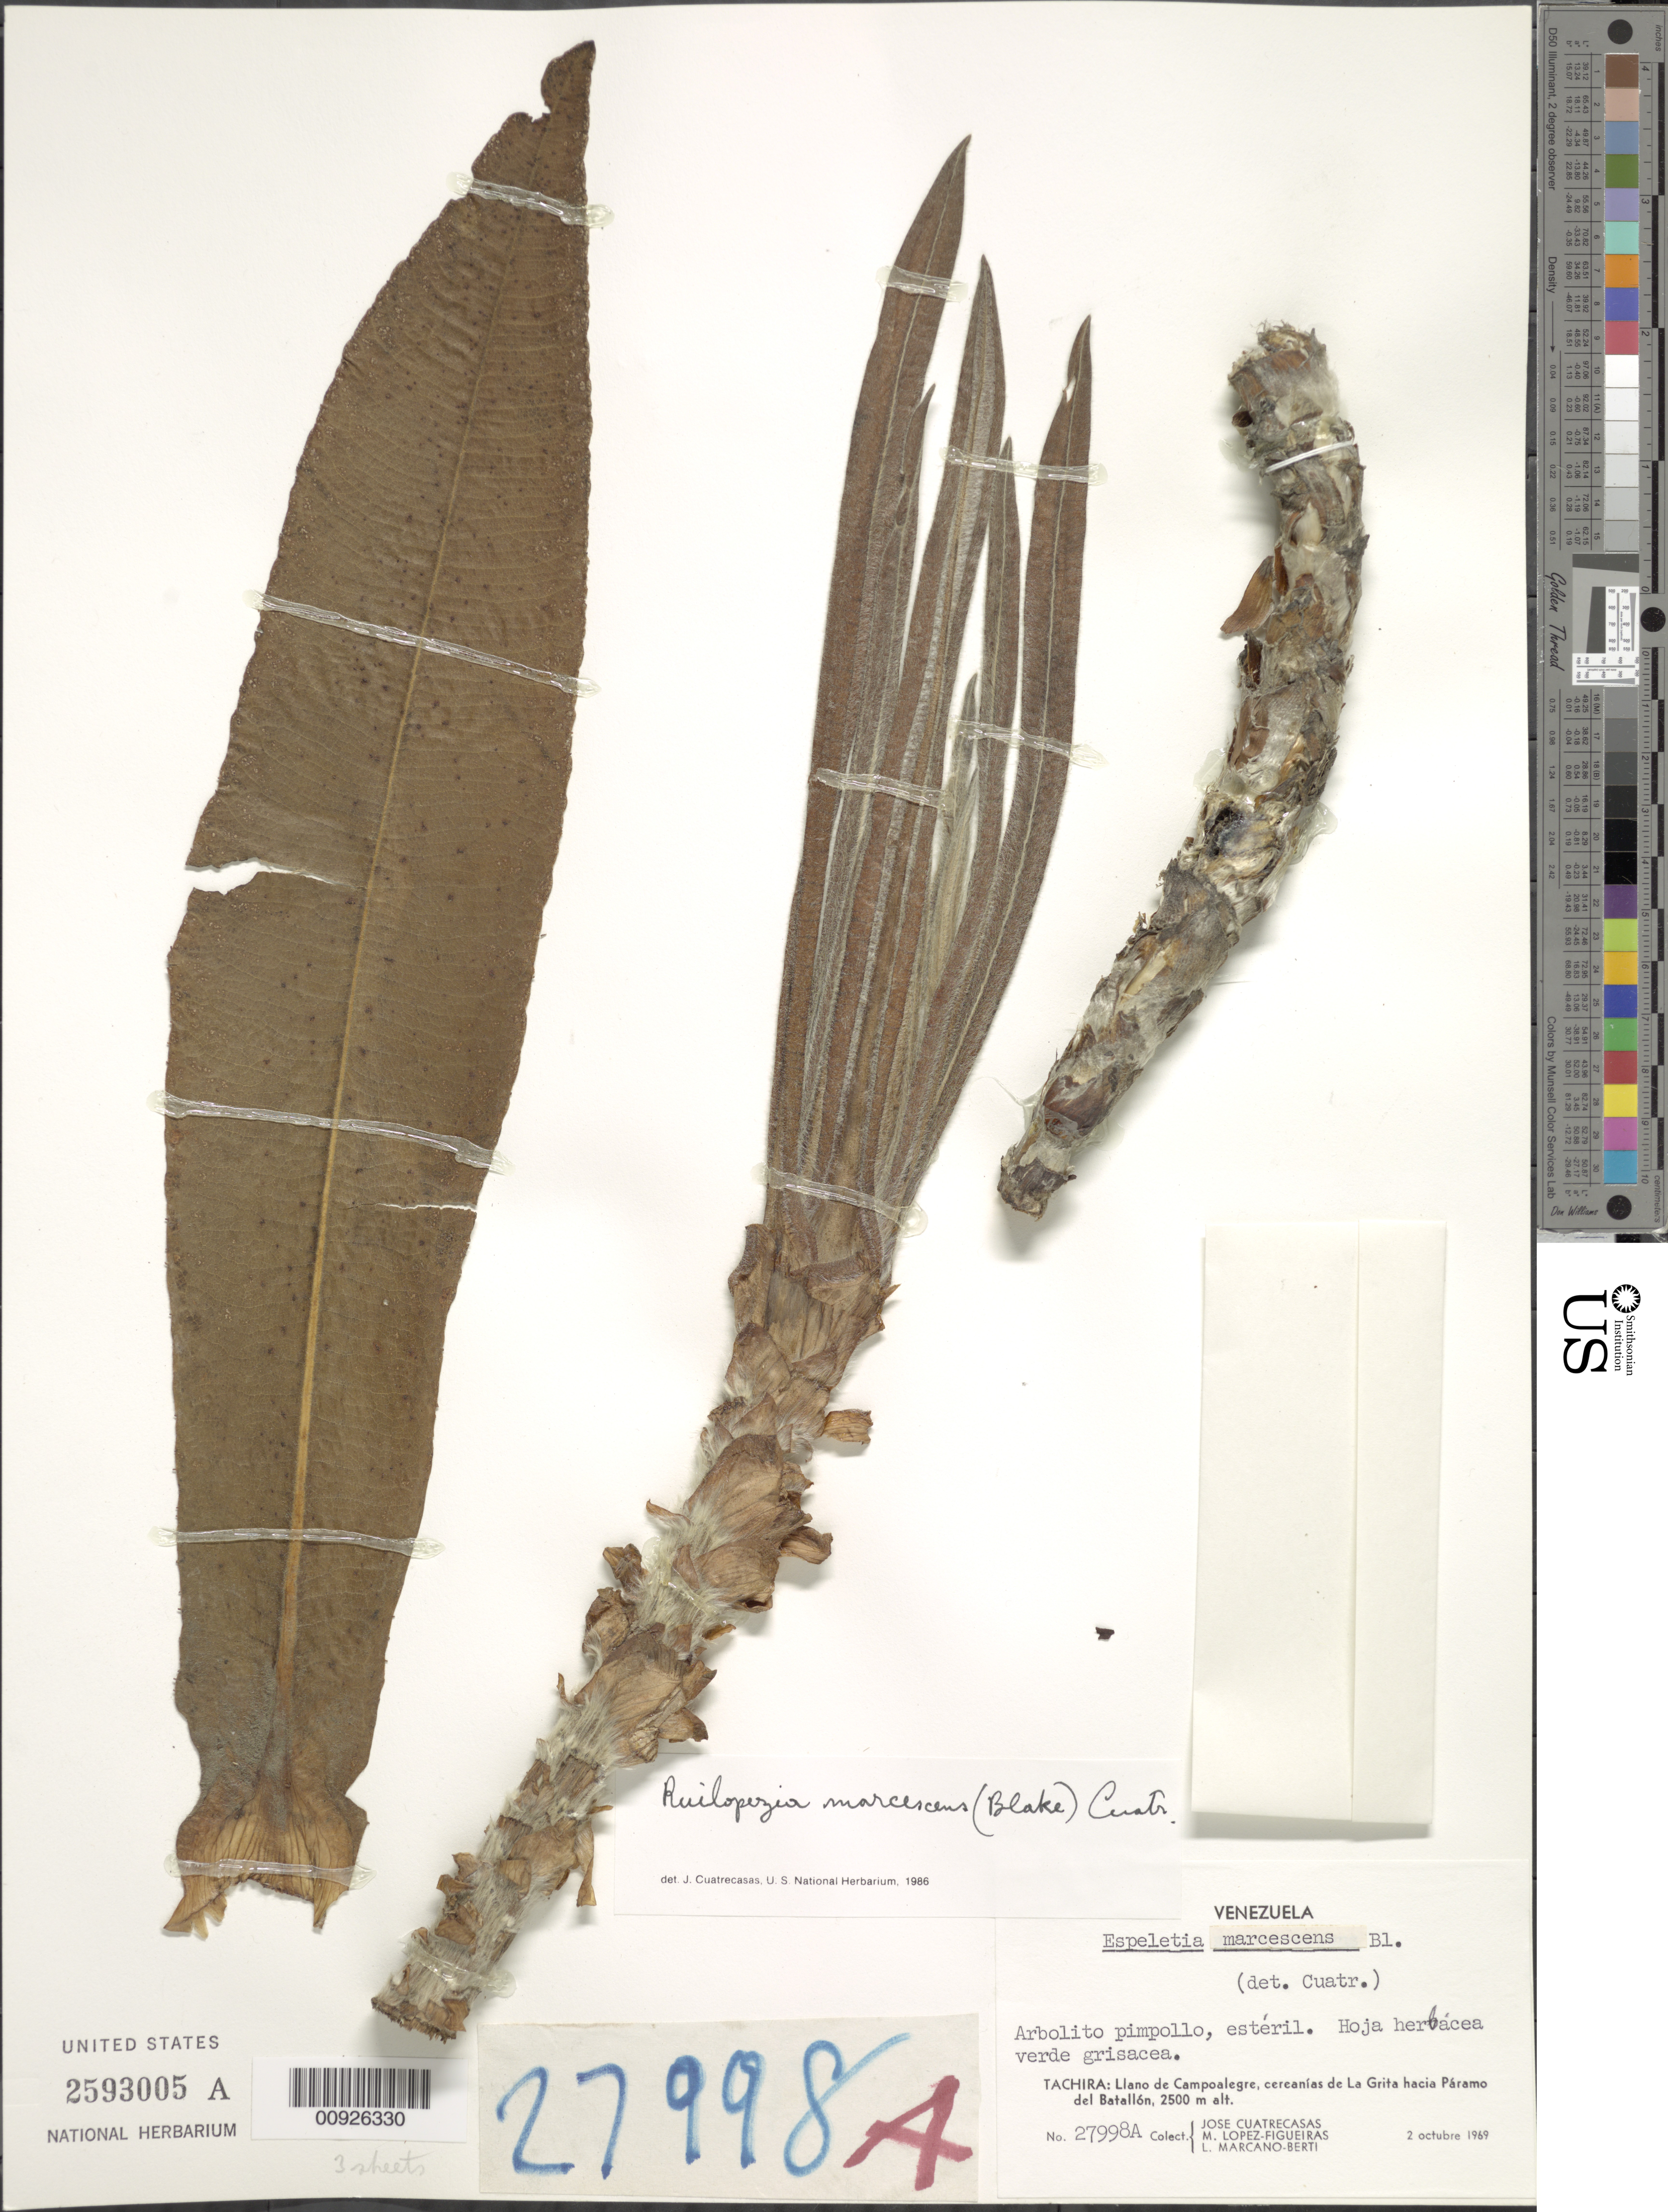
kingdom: Plantae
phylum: Tracheophyta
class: Magnoliopsida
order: Asterales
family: Asteraceae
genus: Ruilopezia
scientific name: Ruilopezia marcescens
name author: (S.F. Blake) Cuatrec.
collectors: J. Cuatrecasas, M. López Figueiras & L. Marcano-Berti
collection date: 1969-10-02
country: Venezuela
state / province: Táchira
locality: P. del Batallón. Llano de Campoalegre, cercanías de La Grita.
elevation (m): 2500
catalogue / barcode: US 2593005A